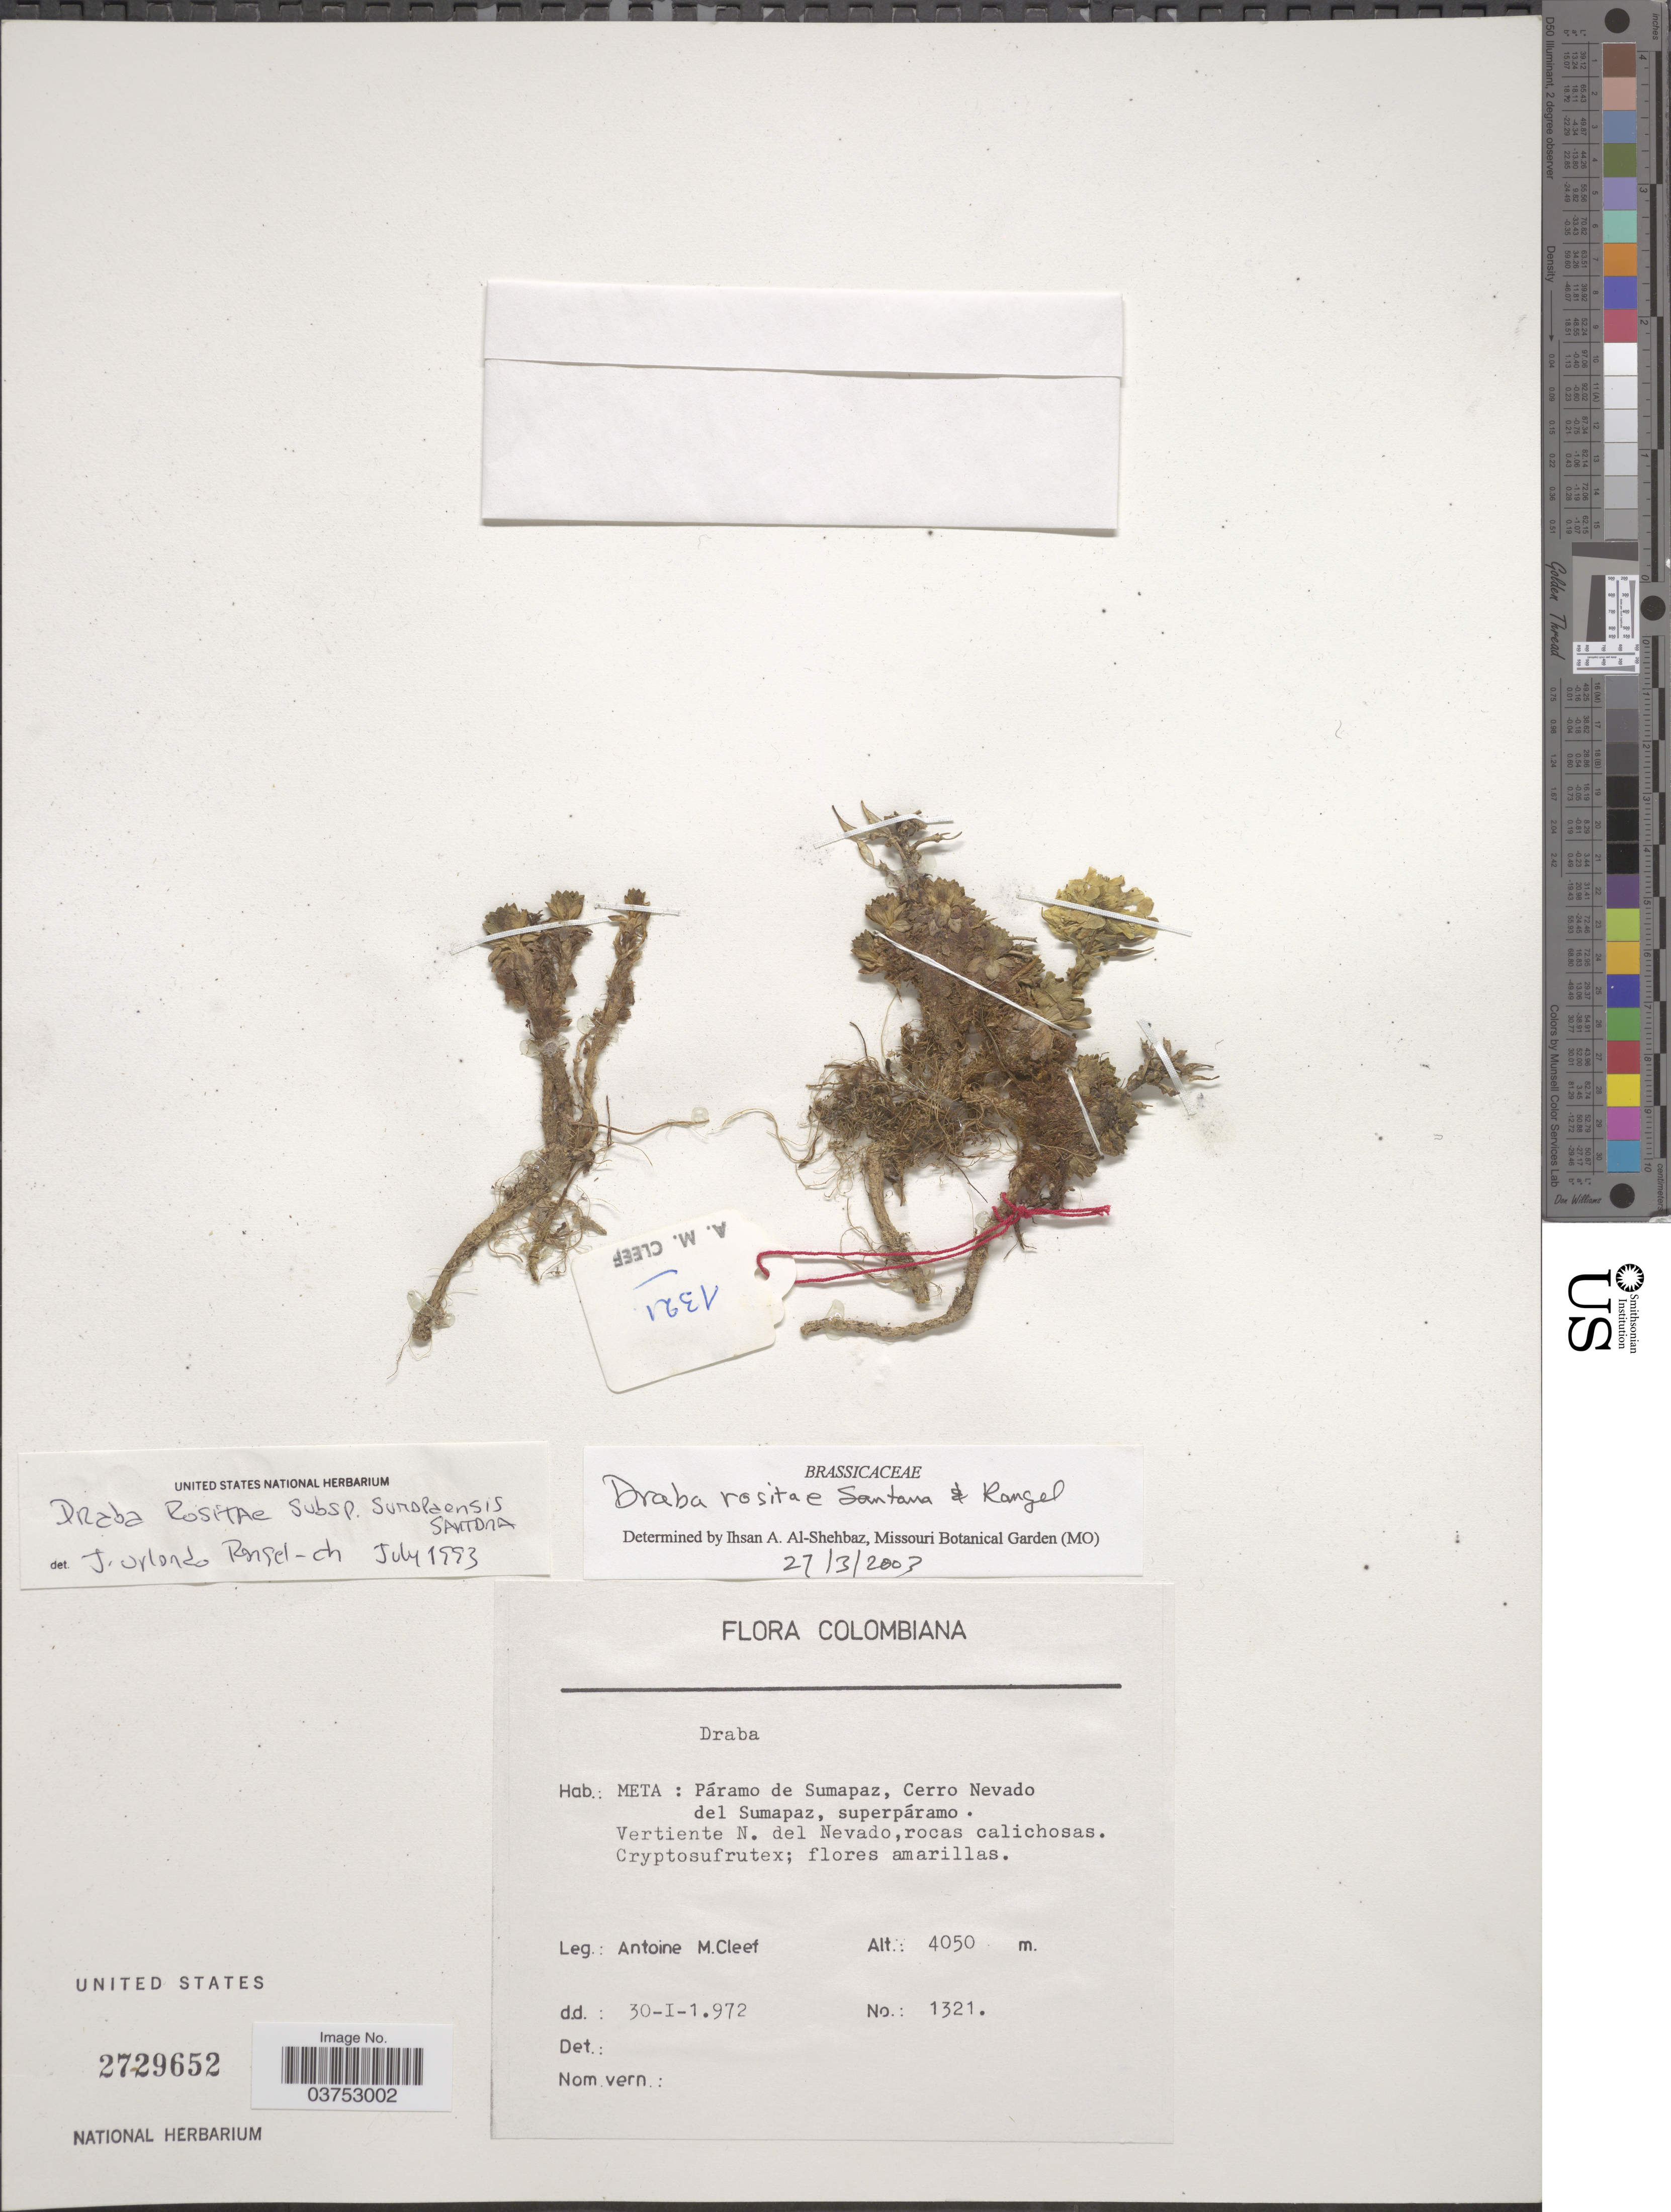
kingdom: Plantae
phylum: Tracheophyta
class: Magnoliopsida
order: Brassicales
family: Brassicaceae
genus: Draba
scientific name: Draba rositae subsp. rositae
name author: Santana & J.O. Rangel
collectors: A. M. Cleef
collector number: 1321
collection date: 1972-01-30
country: Colombia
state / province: Meta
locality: Páramo de Sumapaz, Cerro Nevado del Sumapaz, superpáramo. Vertiente N. del Nevado.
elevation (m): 4050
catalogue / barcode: US 2729652